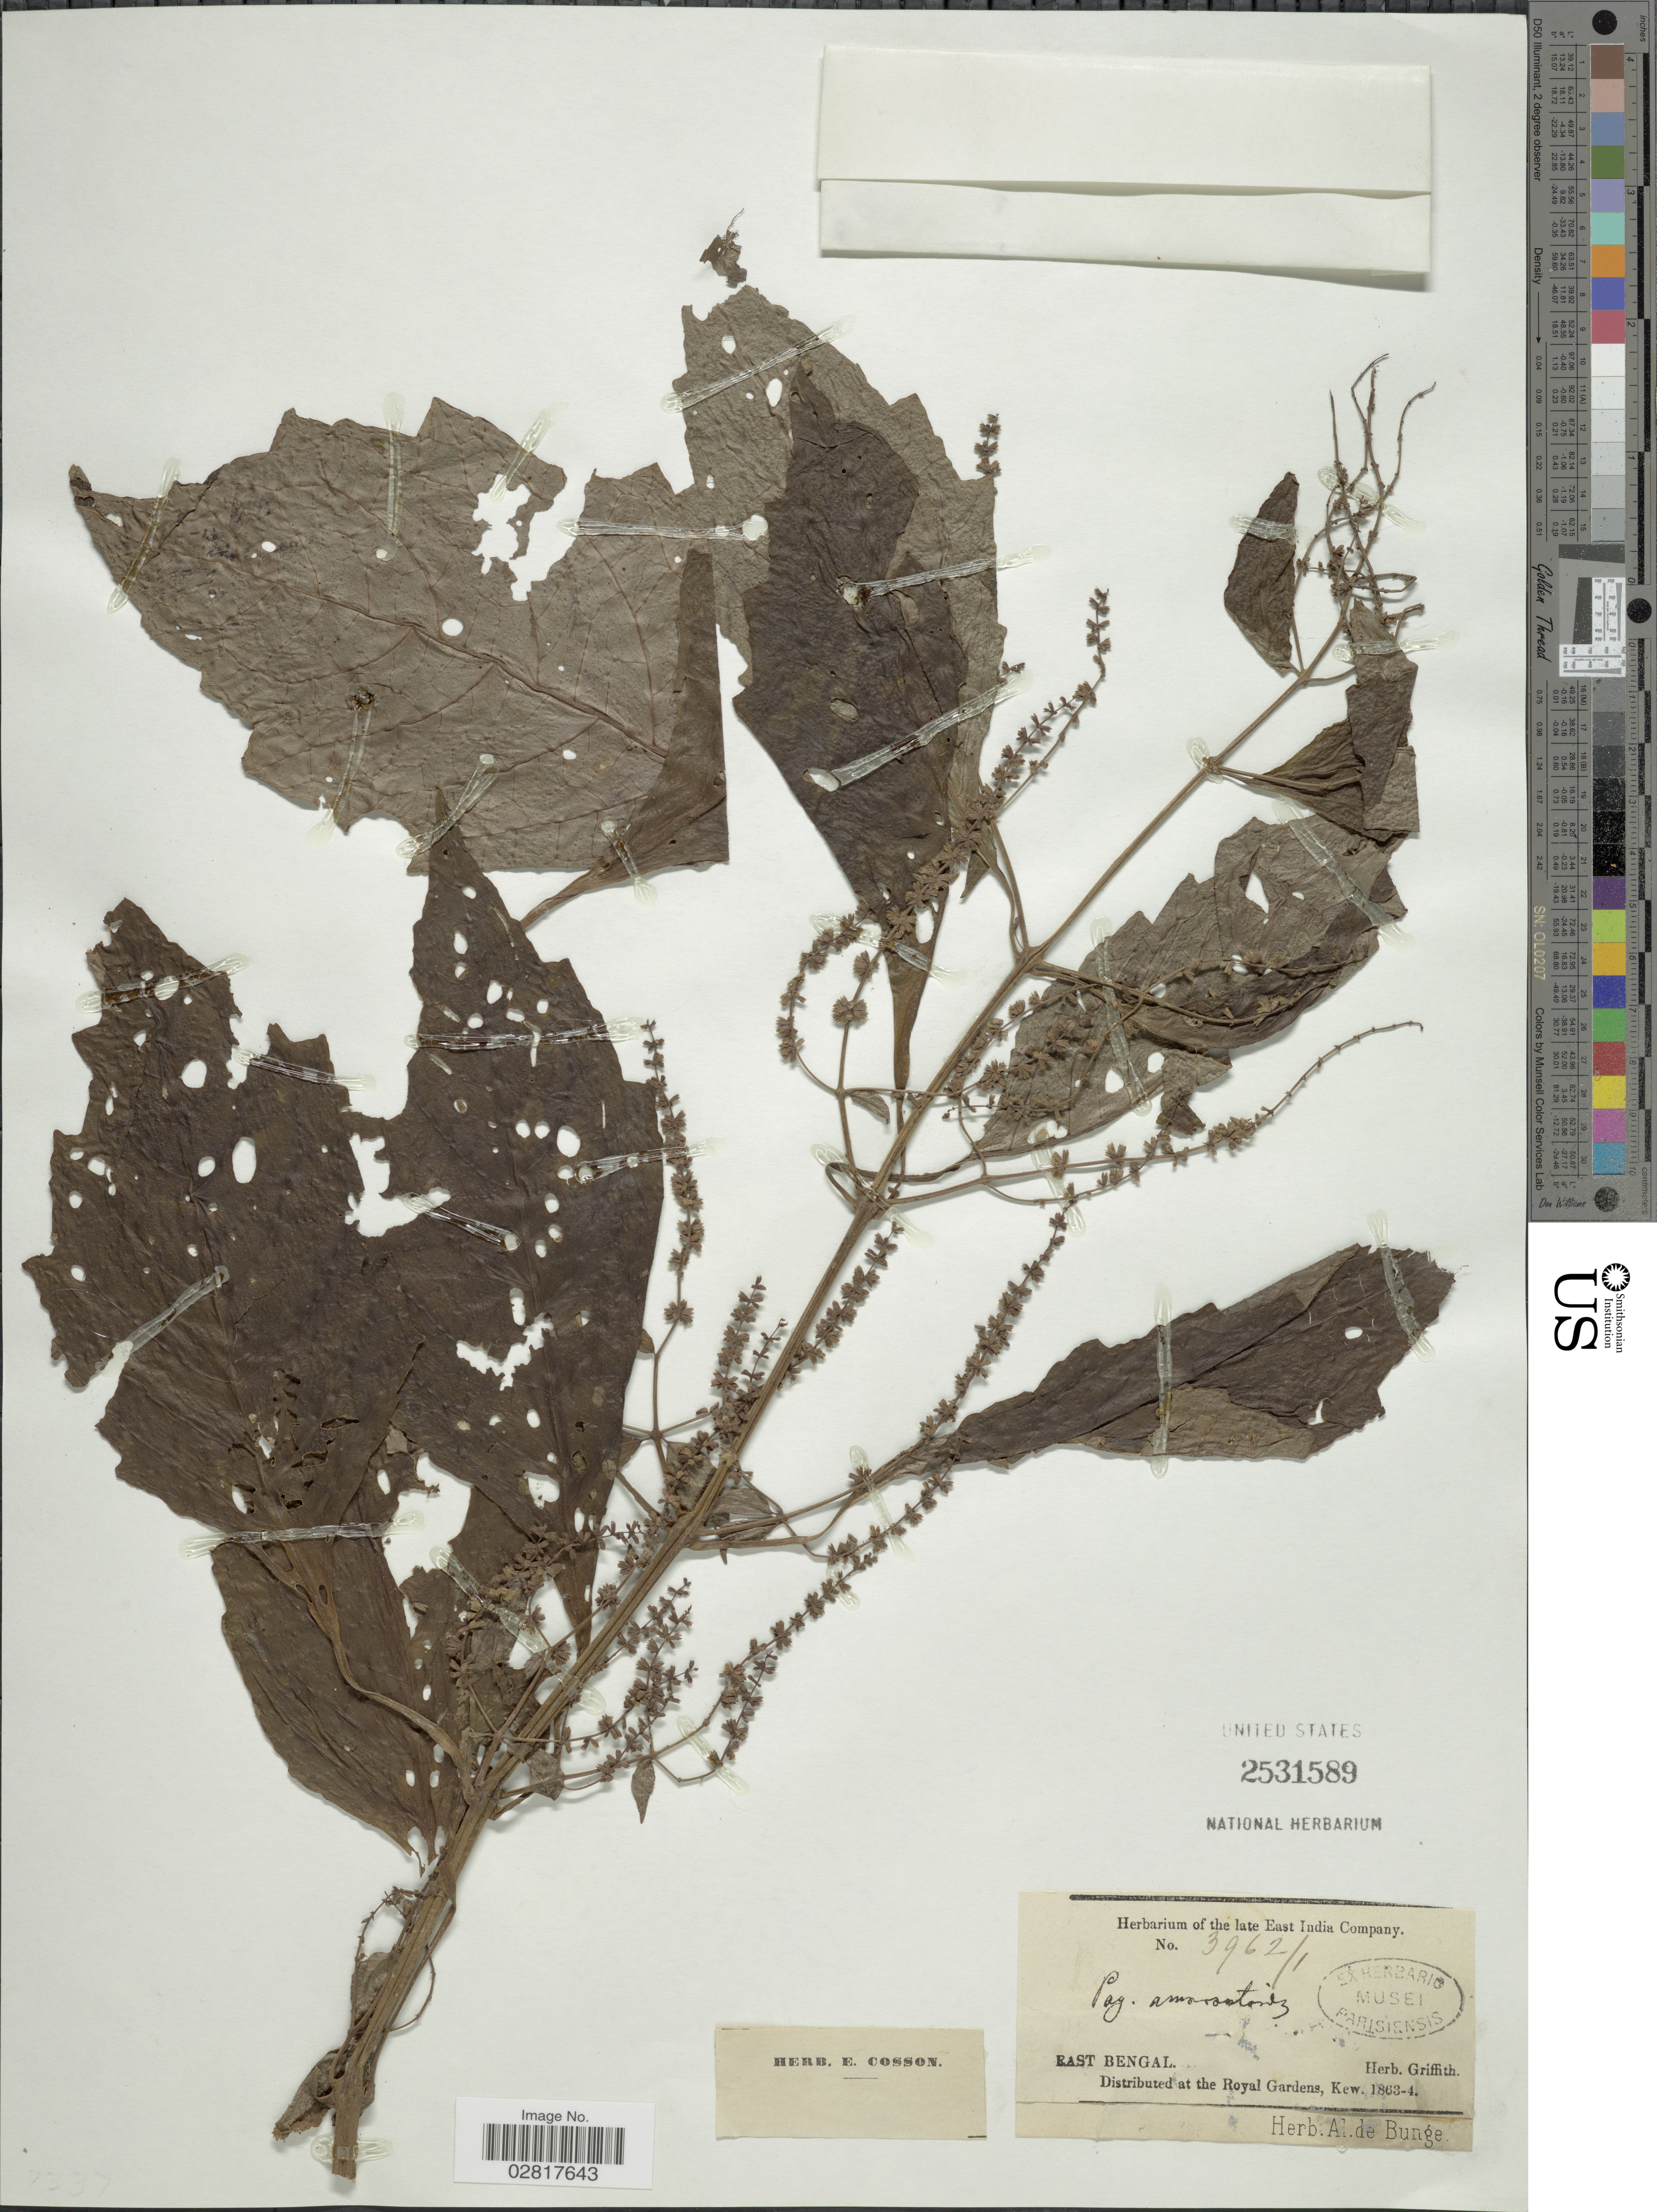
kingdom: Plantae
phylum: Tracheophyta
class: Magnoliopsida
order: Lamiales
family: Lamiaceae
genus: Pogostemon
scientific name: Pogostemon amaranthoides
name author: Benth.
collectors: ex herb. Griffith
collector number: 3962/1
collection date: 1863/1864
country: India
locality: East Bengal.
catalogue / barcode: US 2531589